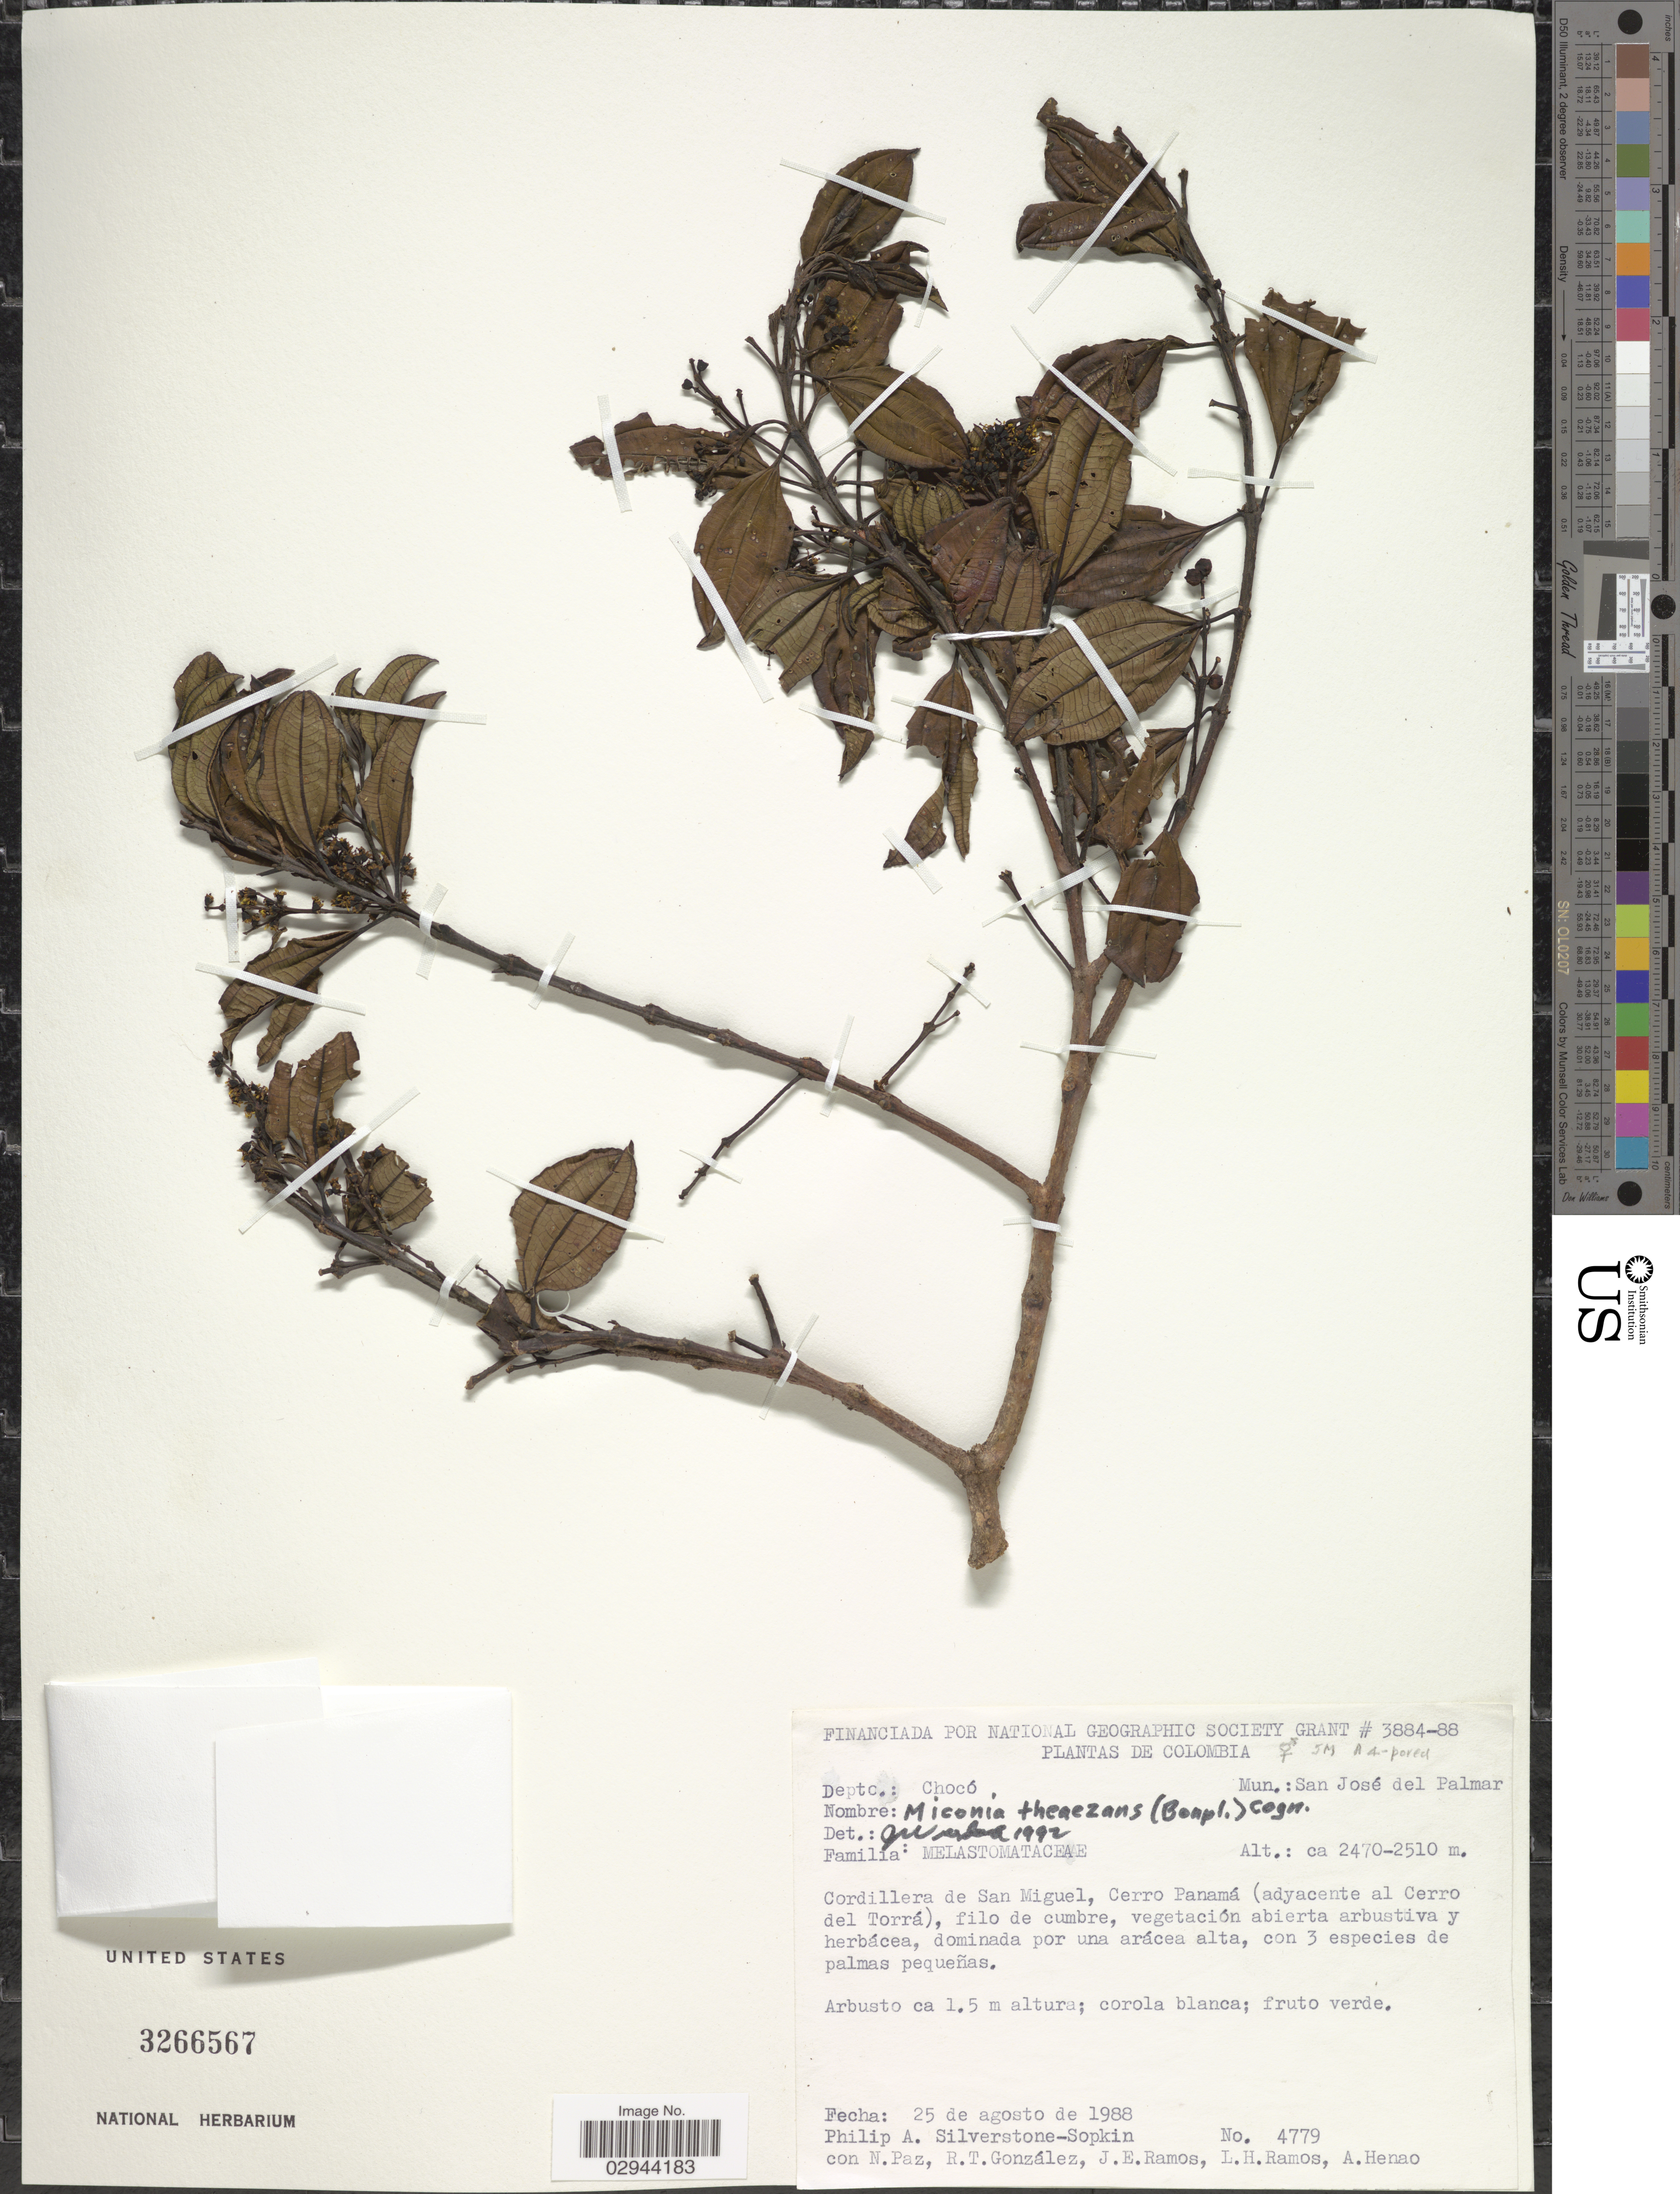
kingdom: Plantae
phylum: Tracheophyta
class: Magnoliopsida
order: Myrtales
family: Melastomataceae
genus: Miconia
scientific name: Miconia theizans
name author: (Bonpl.) Cogn.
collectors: P. A. Silverstone-Sopkin, N. Paz, R. Gonzalez, J. E. Ramos & et al.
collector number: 4779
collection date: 1988-08-25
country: Colombia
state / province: Chocó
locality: Depto. Chocó, Mun. San José del Palmar, Cordillera de San Miguel, Cerro Panamá (adyacente al Cerro del Torrá), filo de cumbre.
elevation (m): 2470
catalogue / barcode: US 3266567